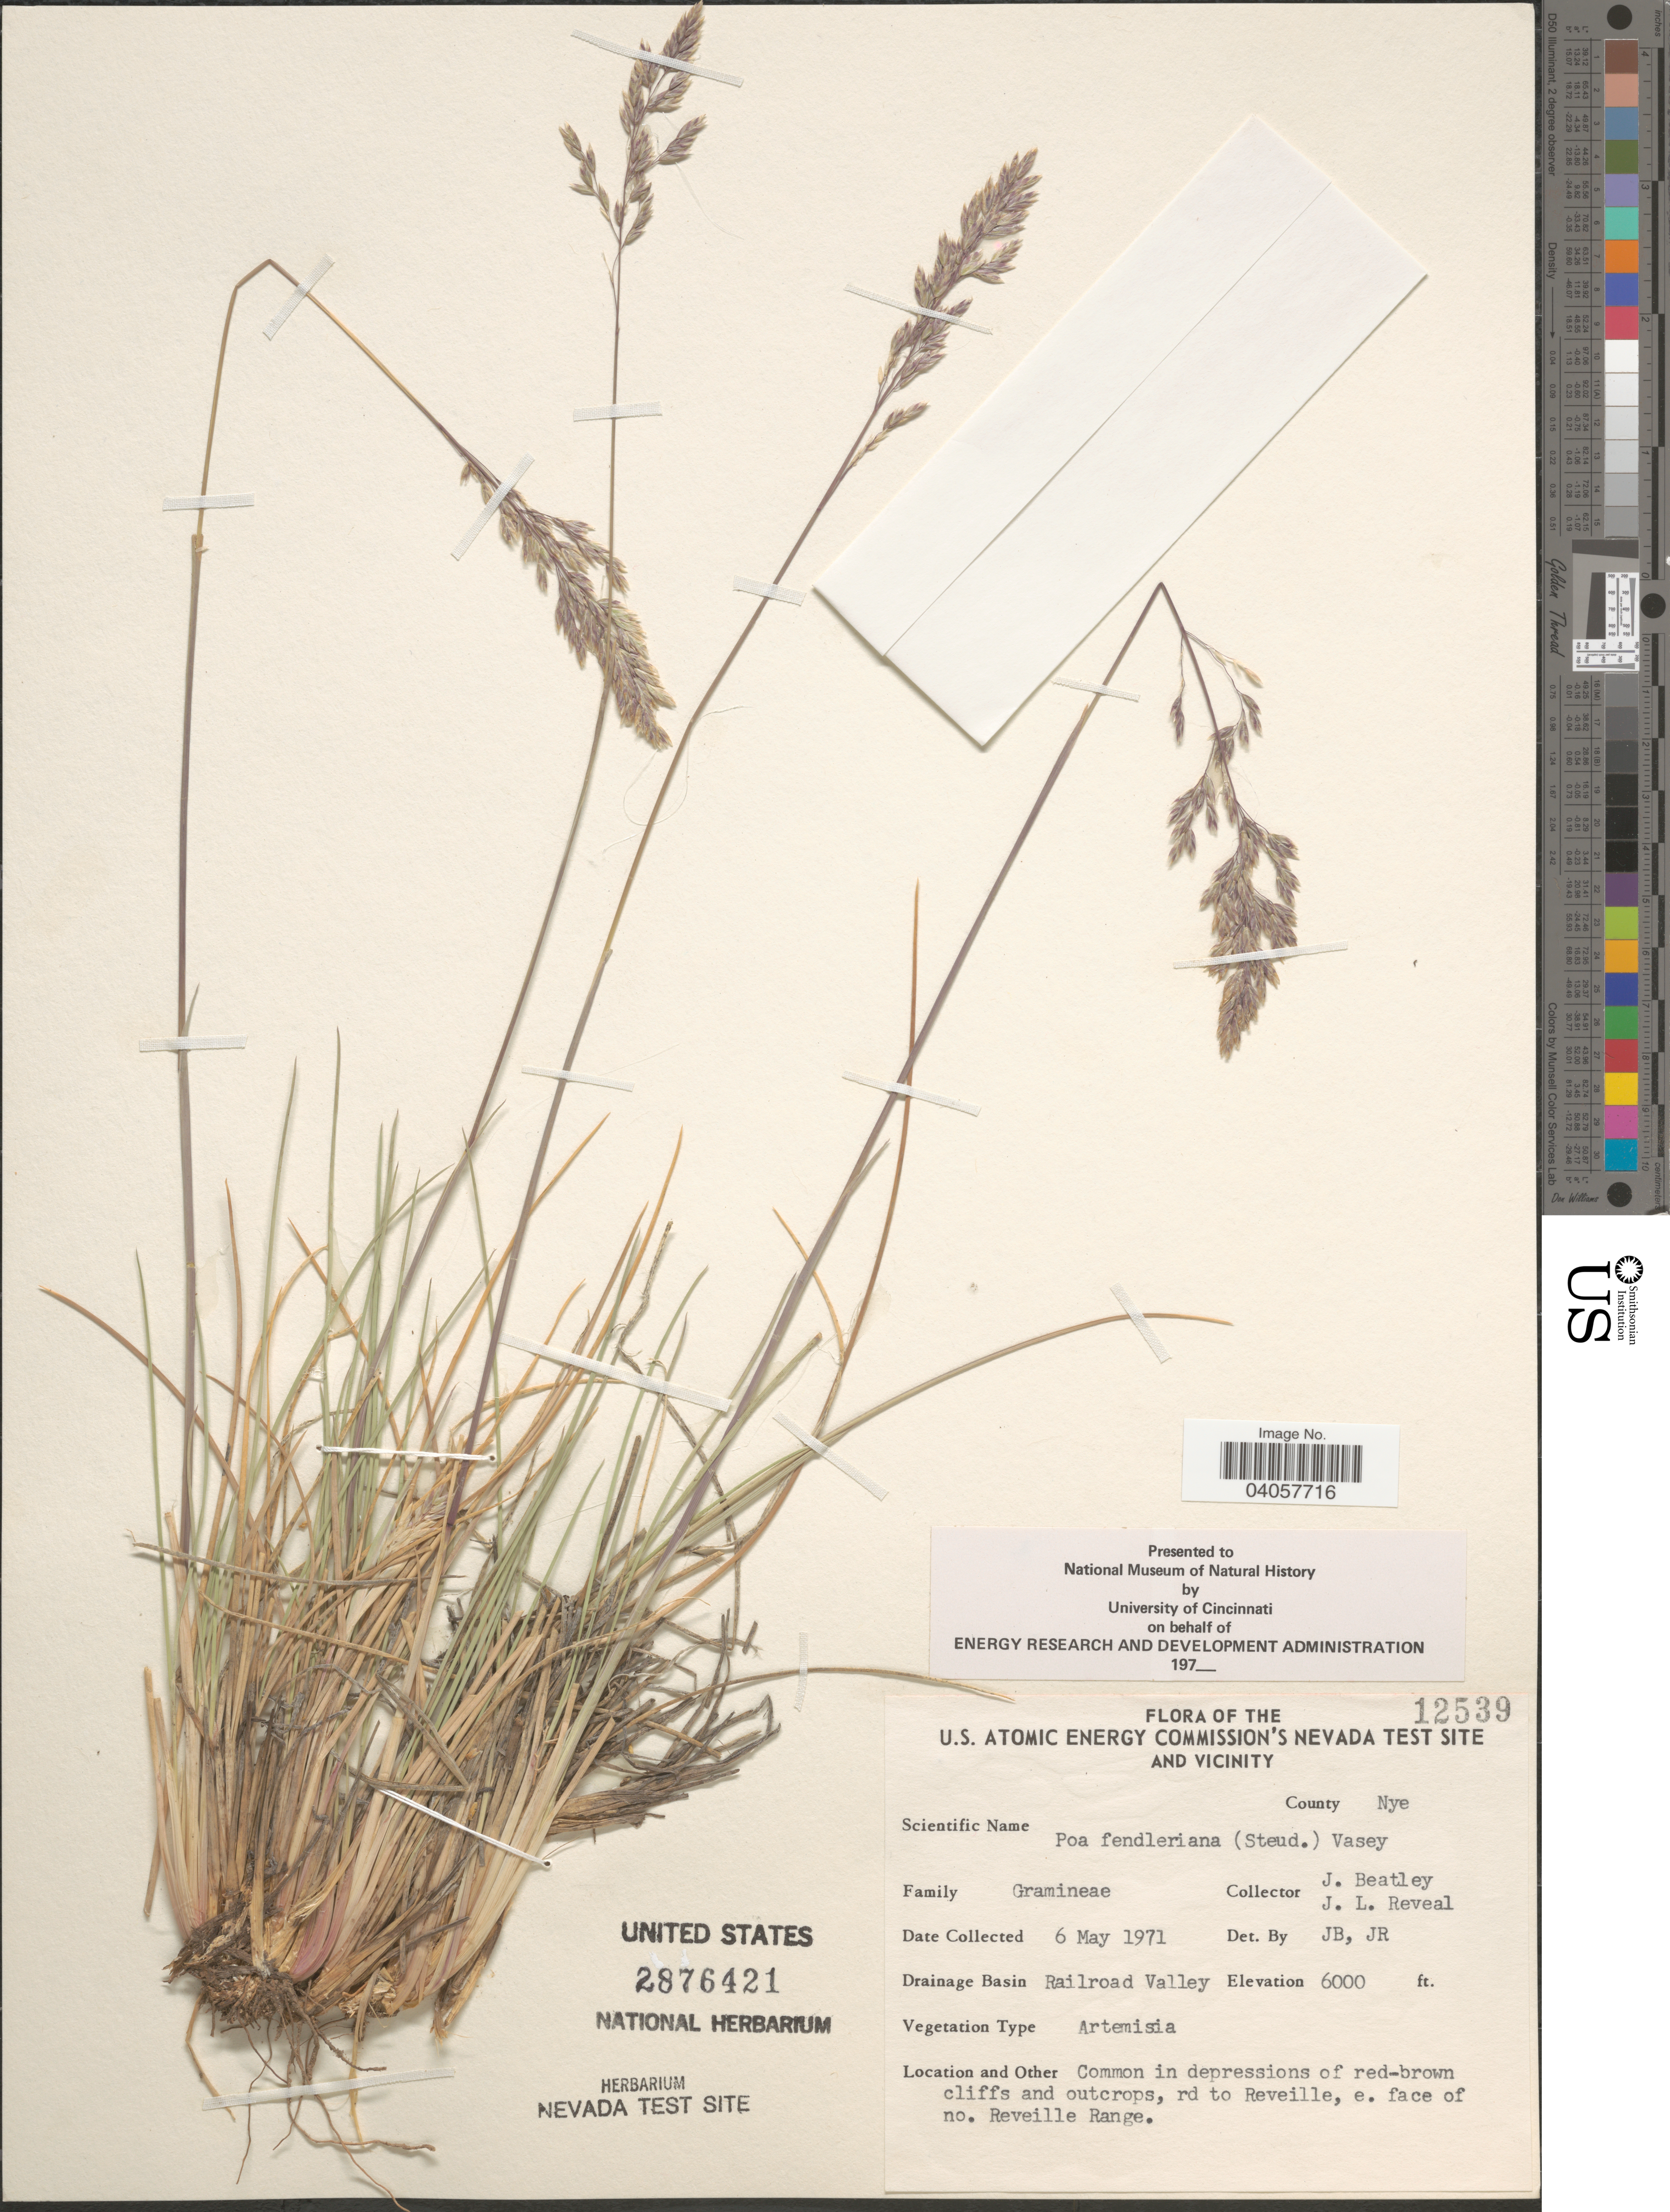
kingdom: Plantae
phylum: Tracheophyta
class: Liliopsida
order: Poales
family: Poaceae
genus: Poa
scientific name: Poa fendleriana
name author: (Steud.) Vasey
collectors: J. C. Beatley & J. L. Reveal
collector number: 12539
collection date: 1971-05-06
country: United States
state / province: Nevada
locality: The U.S. Atomic Energy Commission's Nevada Test Site and vicinity. County Nye. Drainage Basin Railroad Valley. Red-brown cliffs and outcrops, rd to Reveille, e. face of no. Reveille Range.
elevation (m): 1829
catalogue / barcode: US 2876421